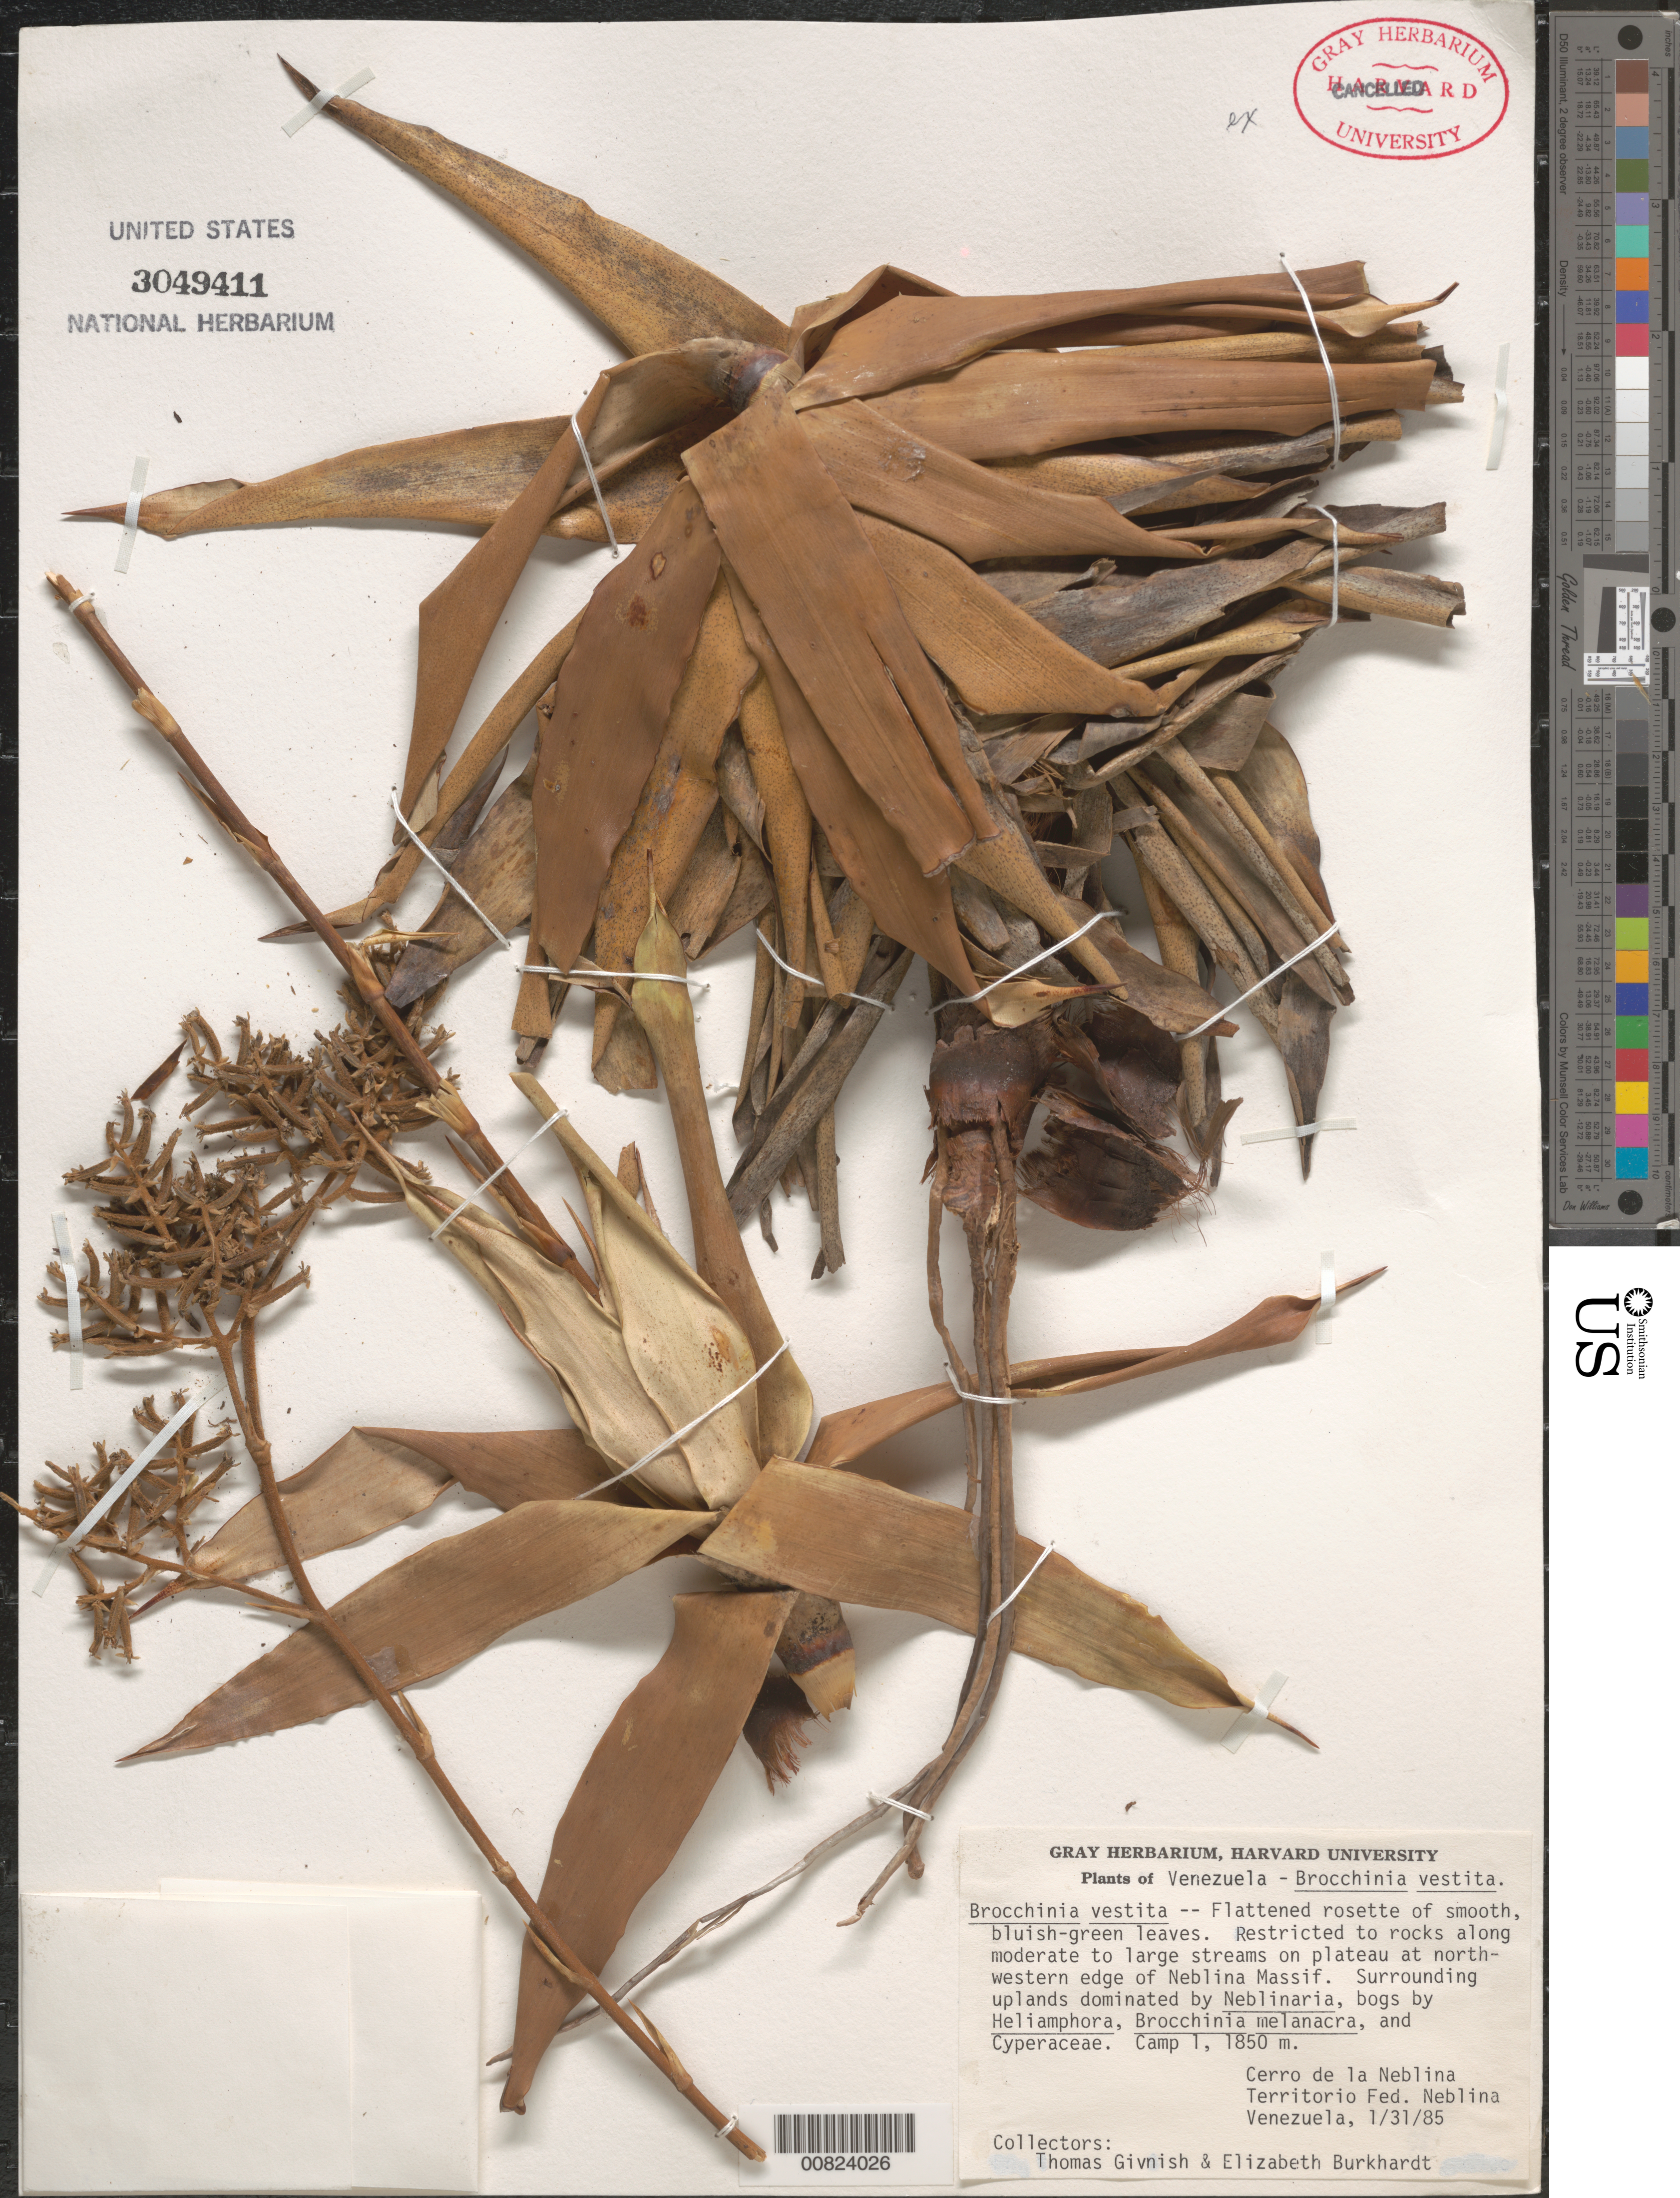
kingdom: Plantae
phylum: Tracheophyta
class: Liliopsida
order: Poales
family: Bromeliaceae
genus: Brocchinia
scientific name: Brocchinia vestita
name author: L.B. Sm.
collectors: T. J. Givnish & E. Burkhardt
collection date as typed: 31-Jan-85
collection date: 1985-01-31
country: Venezuela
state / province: Amazonas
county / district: Río Negro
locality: Cerro de la Neblina, Camp 1, at NW edge of Neblina Massif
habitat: Restricted to rocks along moderate to large streams on plateau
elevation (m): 1850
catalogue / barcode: US 3049411